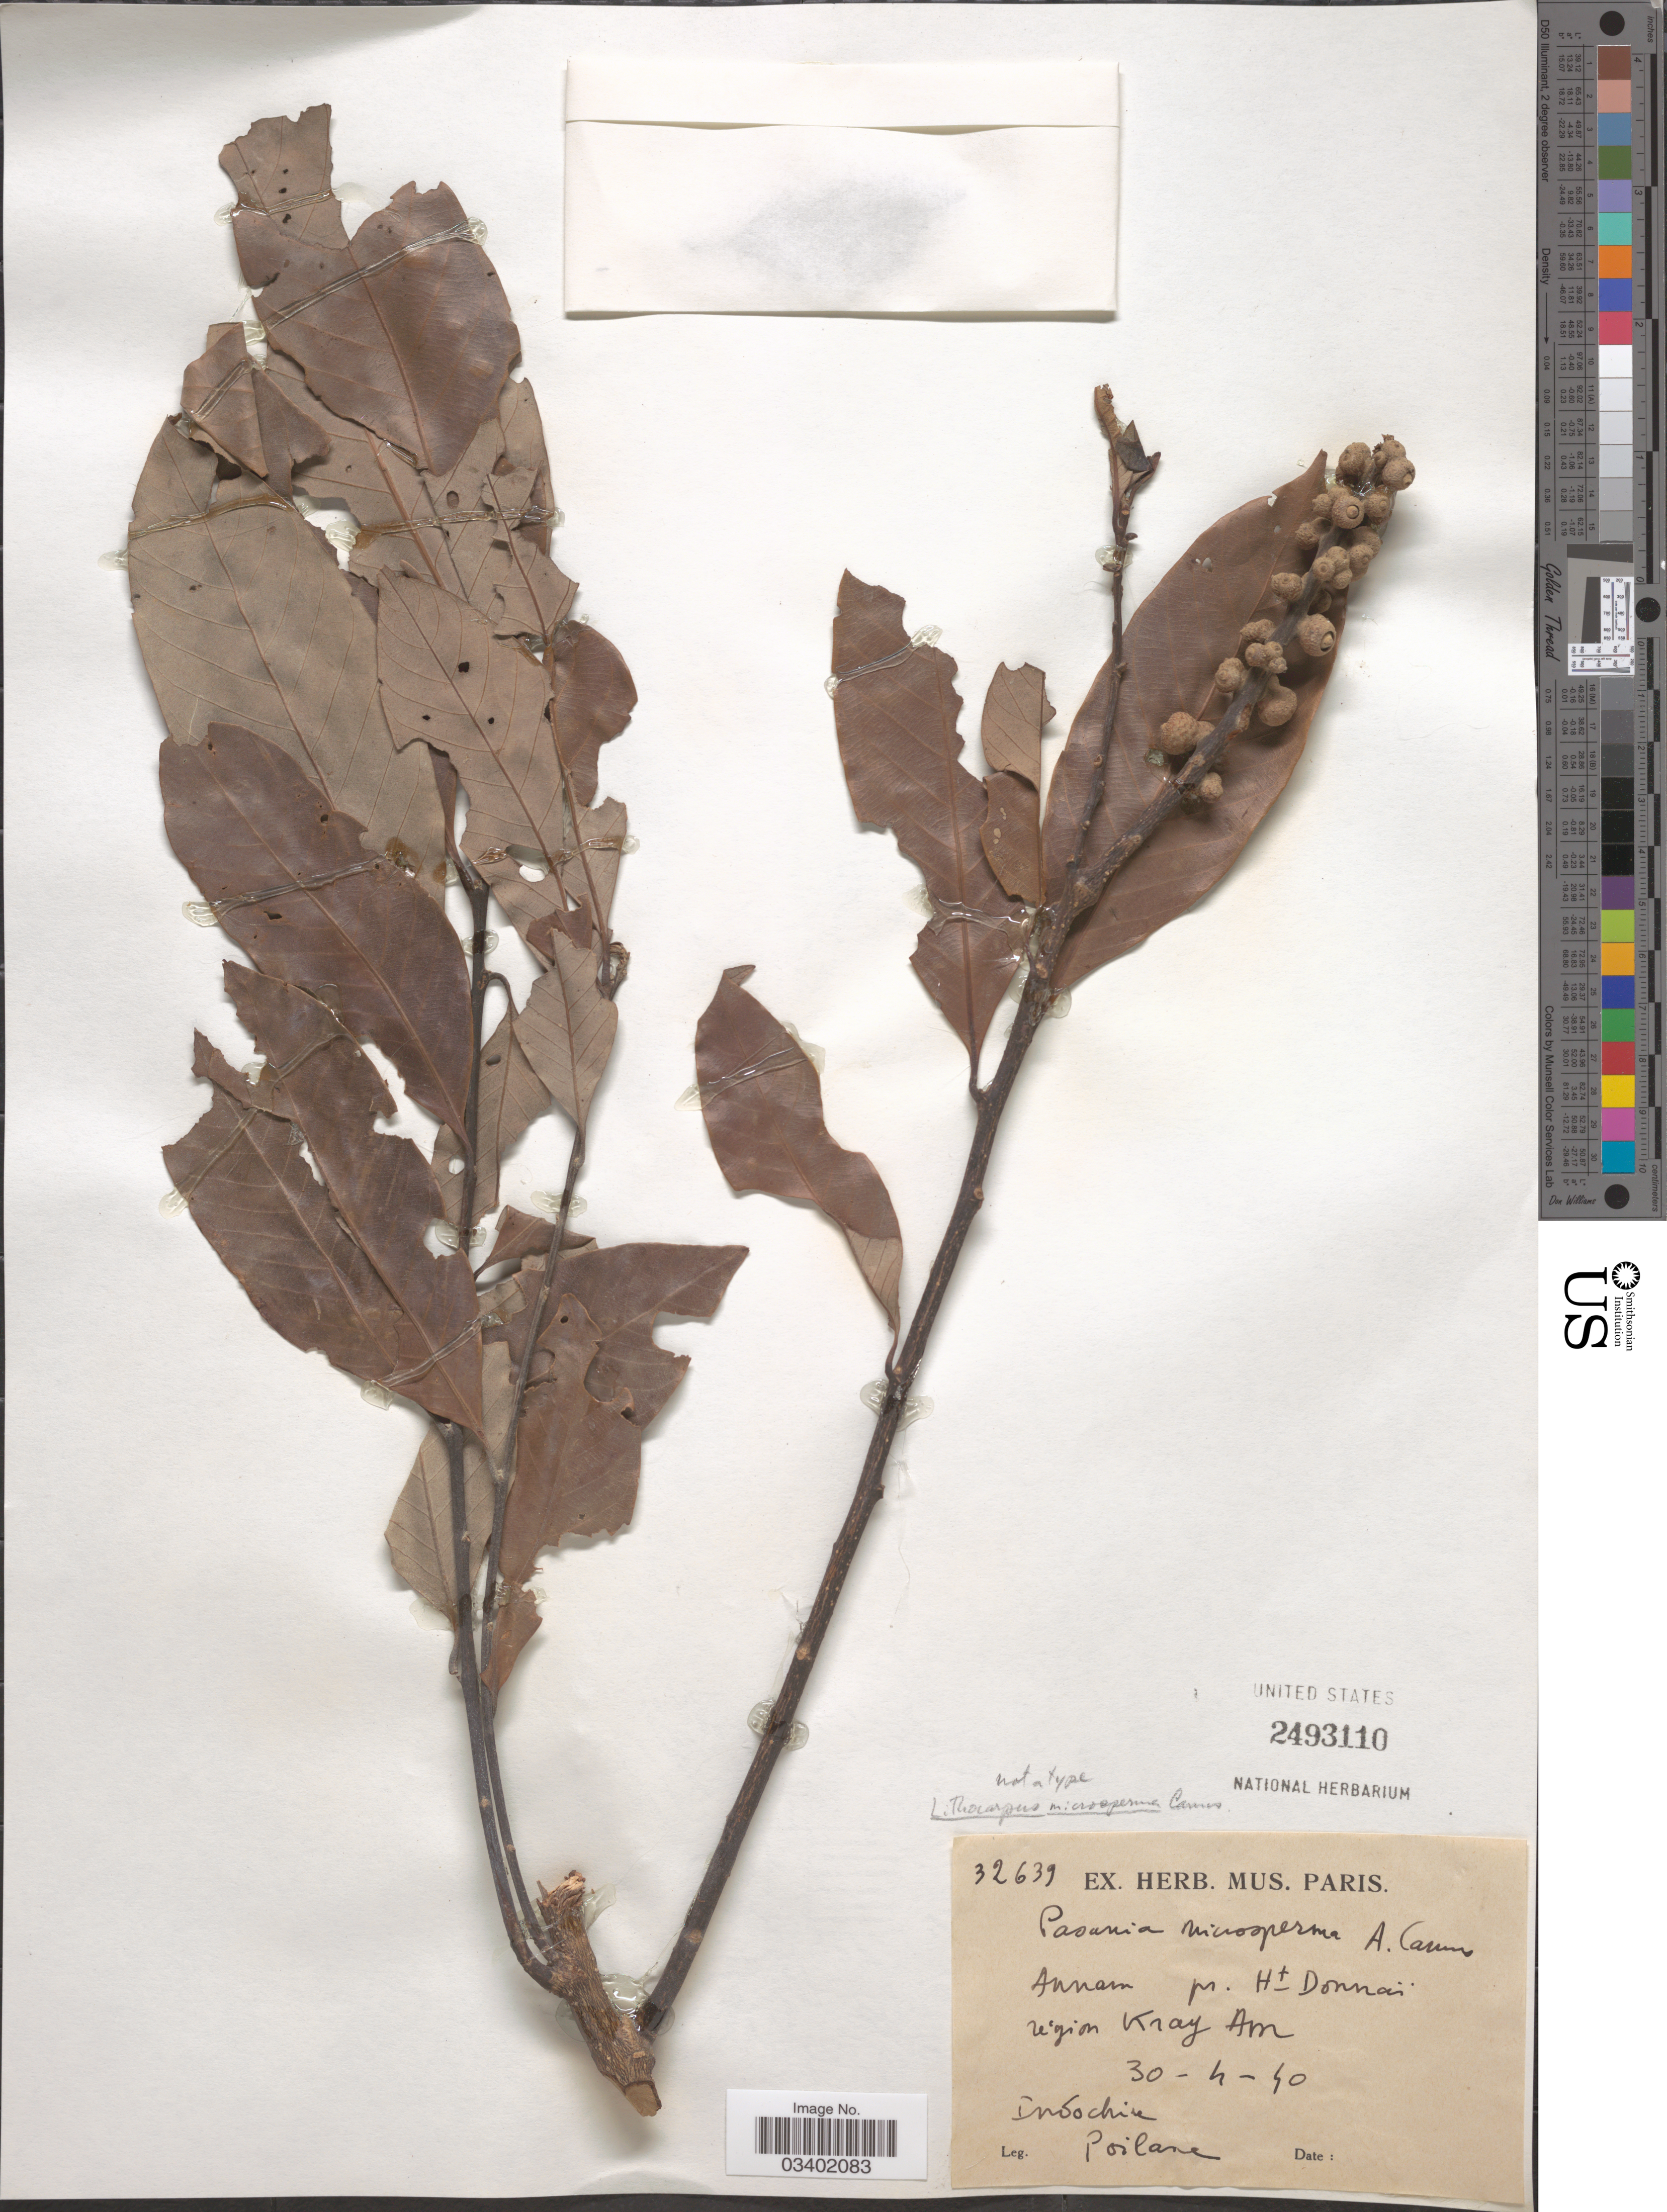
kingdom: Plantae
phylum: Tracheophyta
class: Magnoliopsida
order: Fagales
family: Betulaceae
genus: Betula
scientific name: Betula microspermus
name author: A. Camus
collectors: -. Poilane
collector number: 32639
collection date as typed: Transcribed d/m/y: 30/4/40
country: Vietnam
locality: Annam pr. Ht Donnai region Kray Am. Indochine.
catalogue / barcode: US 2493110